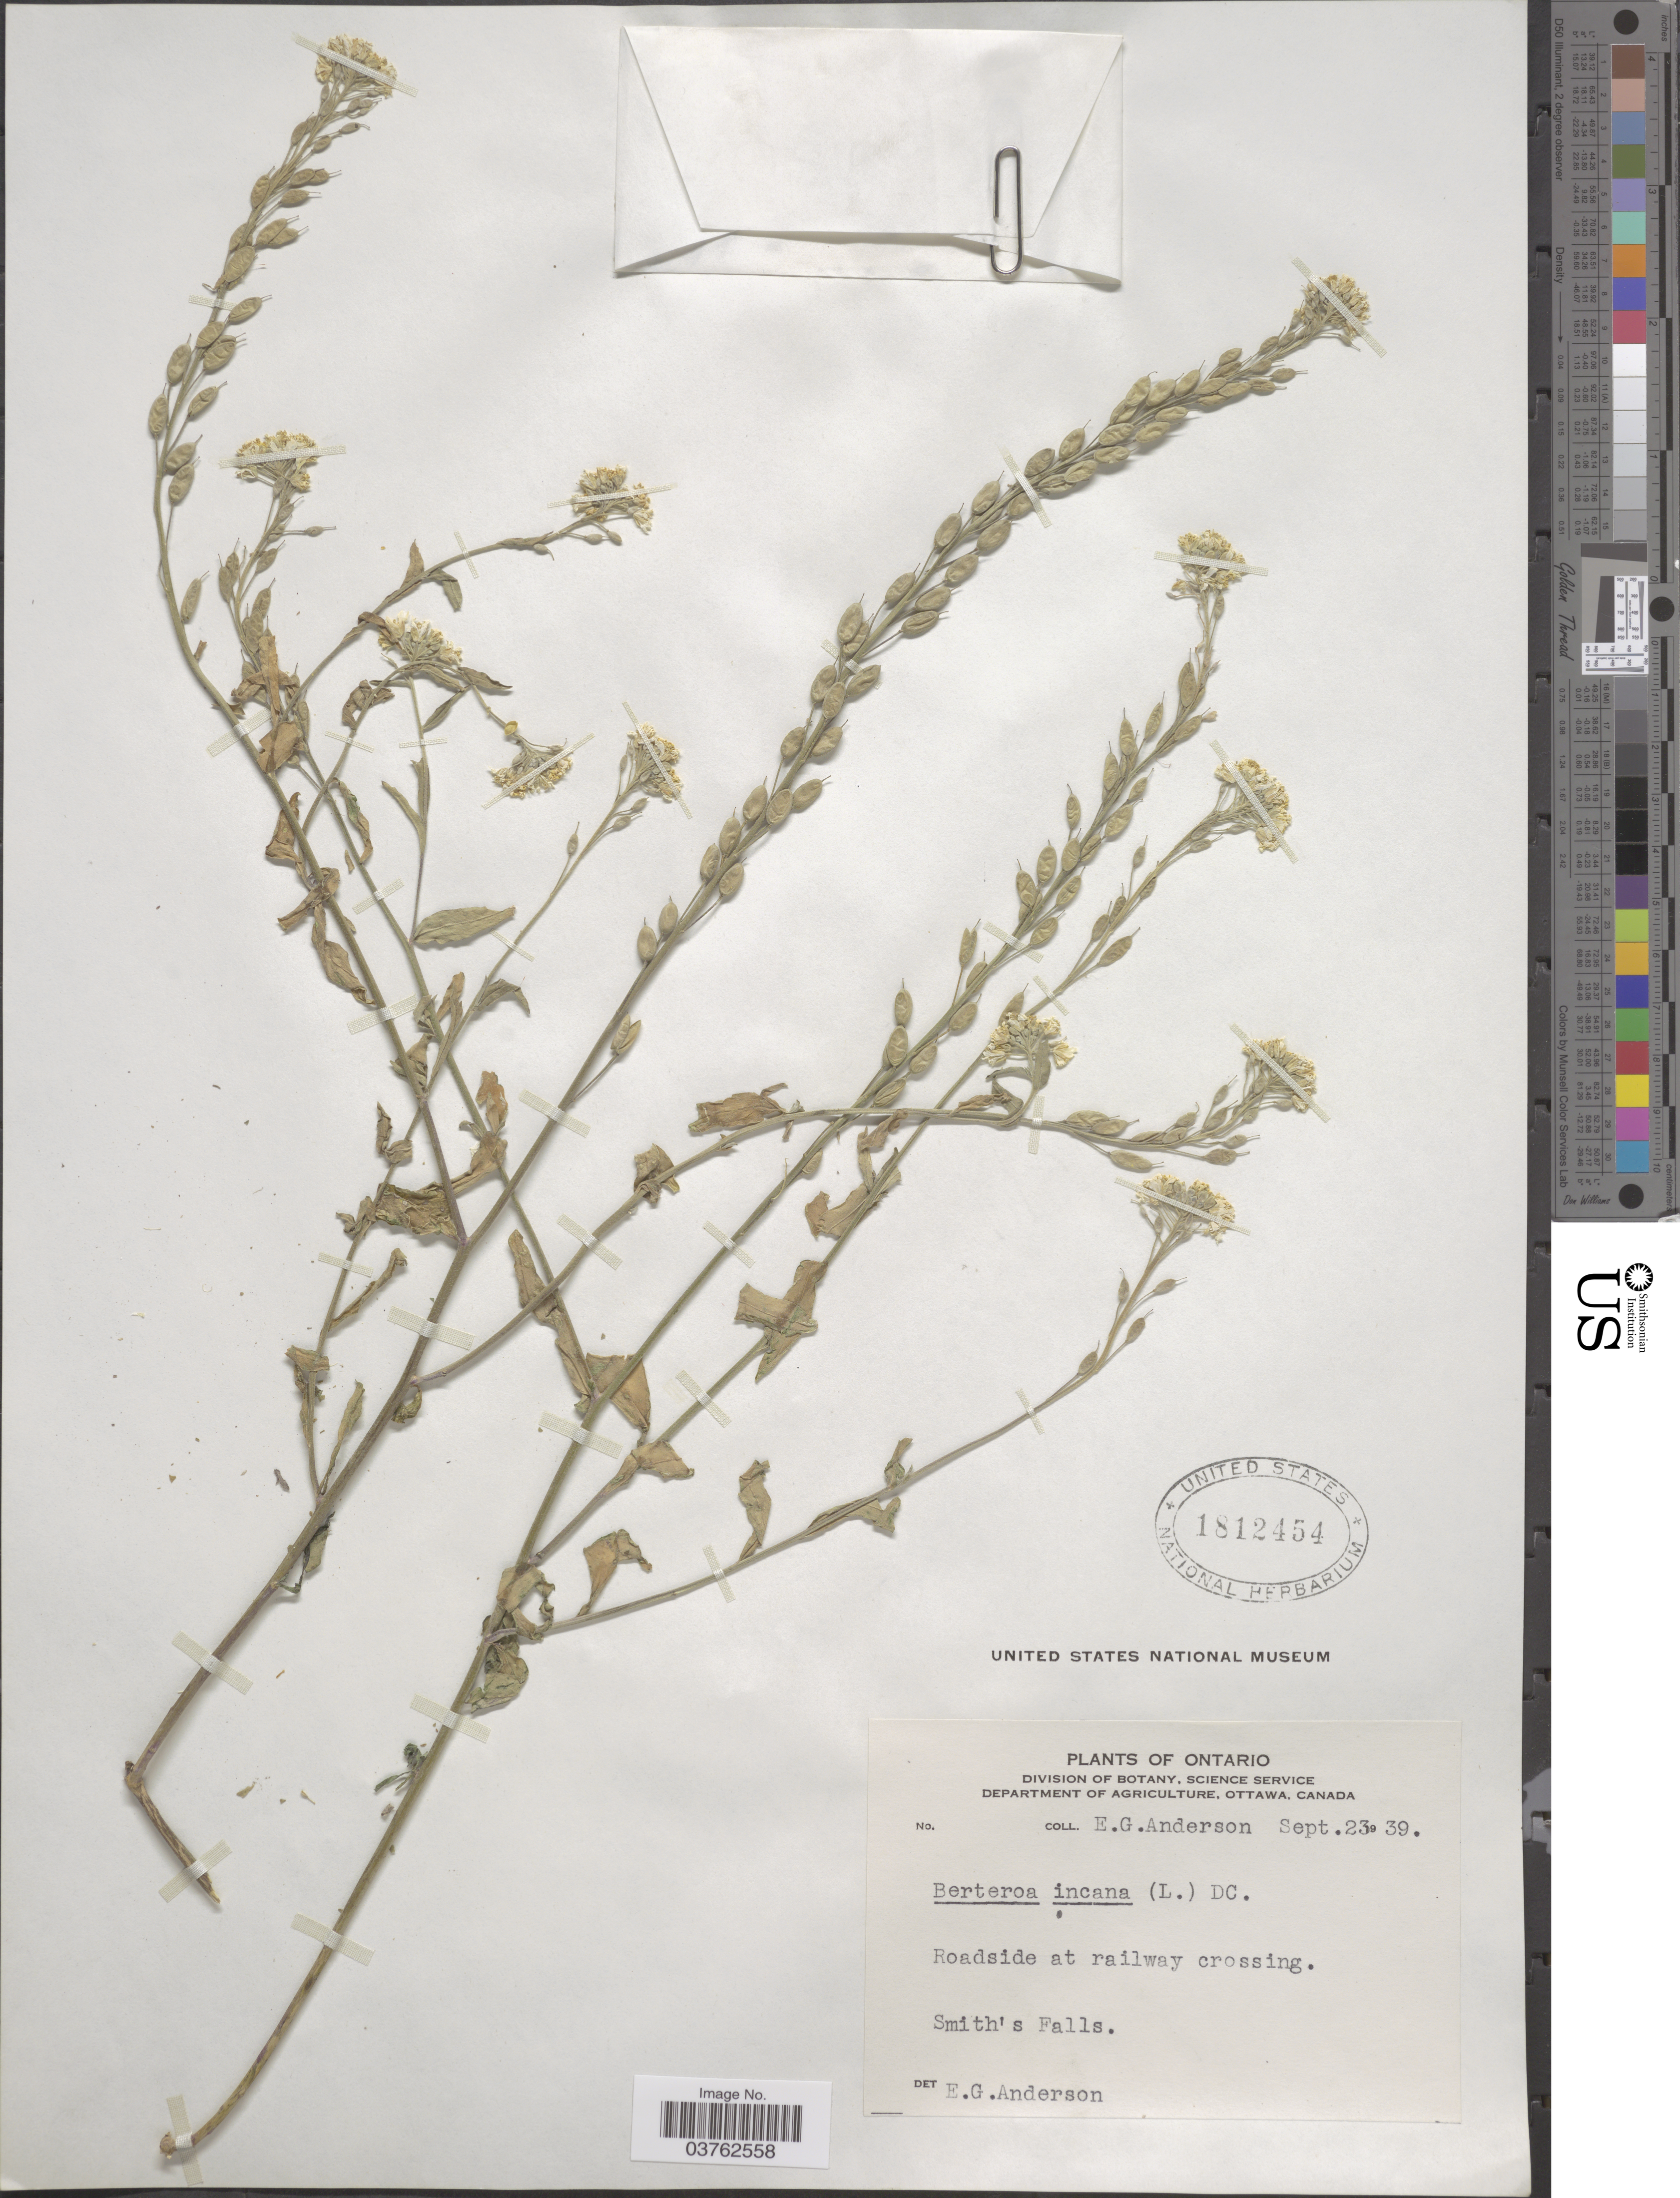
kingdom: Plantae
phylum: Tracheophyta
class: Magnoliopsida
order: Brassicales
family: Brassicaceae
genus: Berteroa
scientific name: Berteroa incana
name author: (L.) DC.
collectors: E. G. Anderson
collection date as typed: Transcribed d/m/y: 23/9/39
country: Canada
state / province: Ontario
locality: Roadside at railway crossing. Smith's Falls.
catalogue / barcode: US 1812454